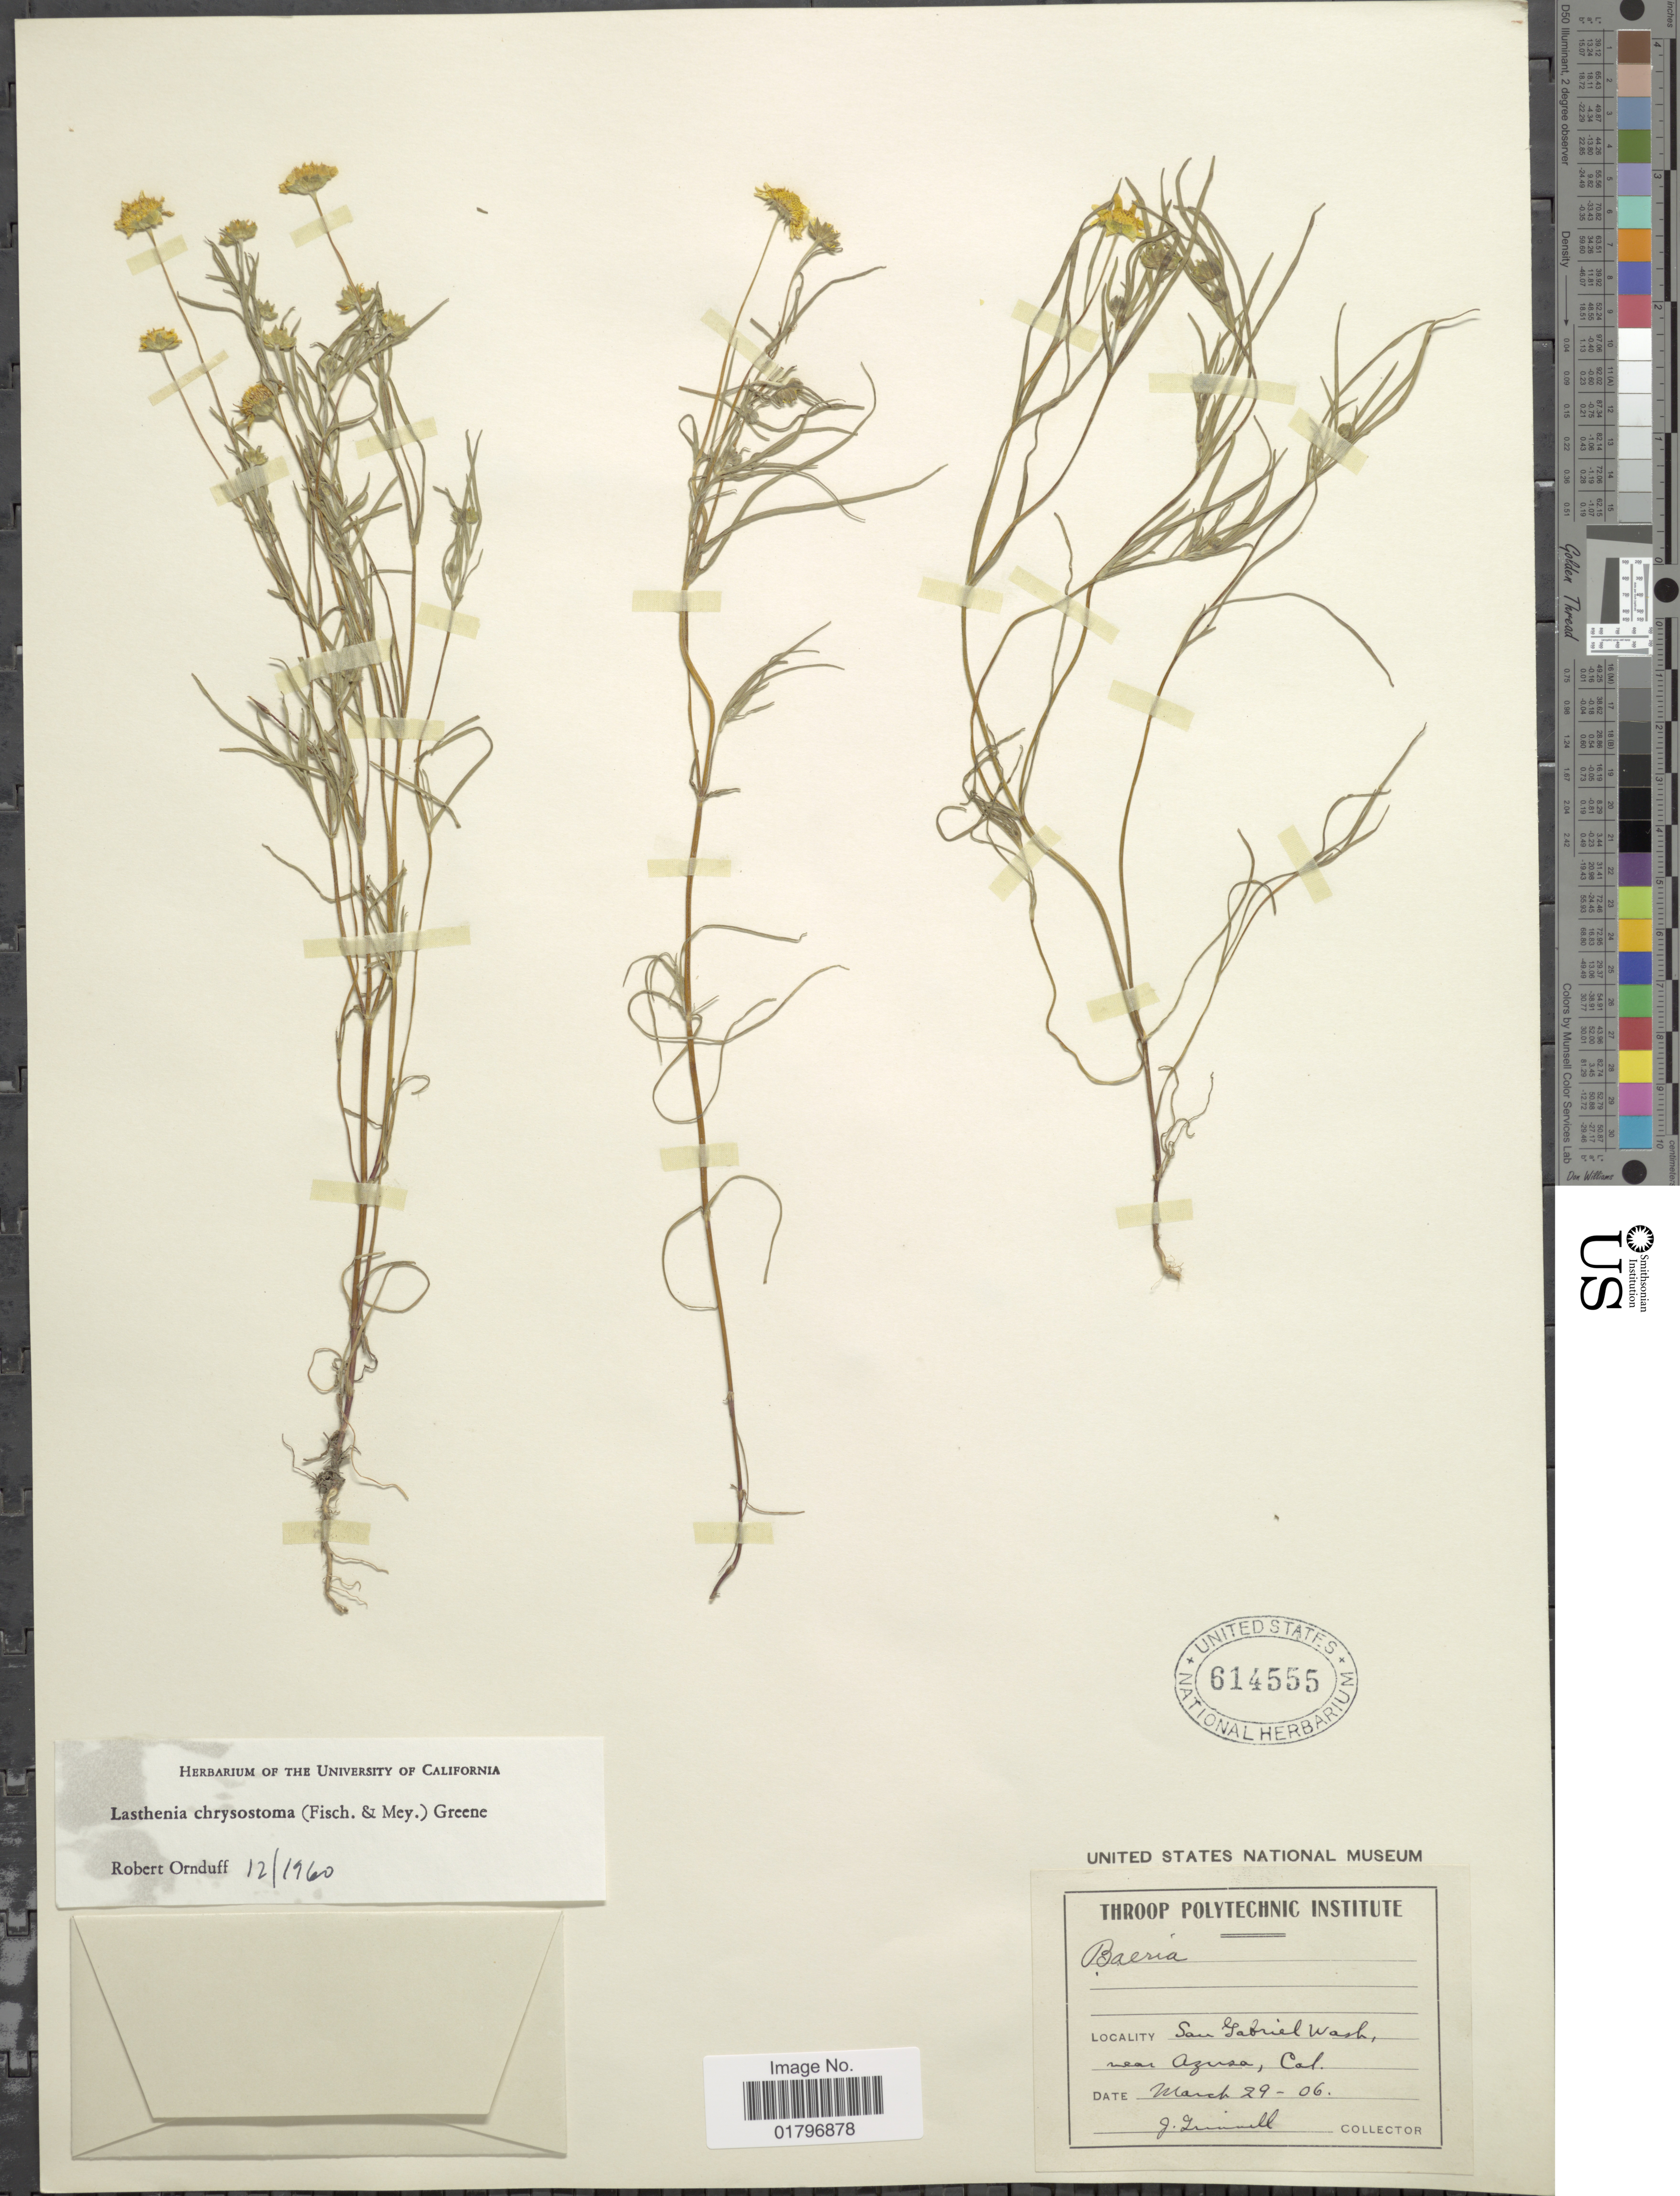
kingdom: Plantae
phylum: Tracheophyta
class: Magnoliopsida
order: Asterales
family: Asteraceae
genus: Lasthenia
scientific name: Lasthenia chrysostoma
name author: (Fisch. & C.A. Mey.) Greene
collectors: J. Grinnel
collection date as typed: Transcribed d/m/y: 29/3/6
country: United States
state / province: California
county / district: Los Angeles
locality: San Gabriel Wash, near Azusa, Cal.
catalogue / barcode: US 614555